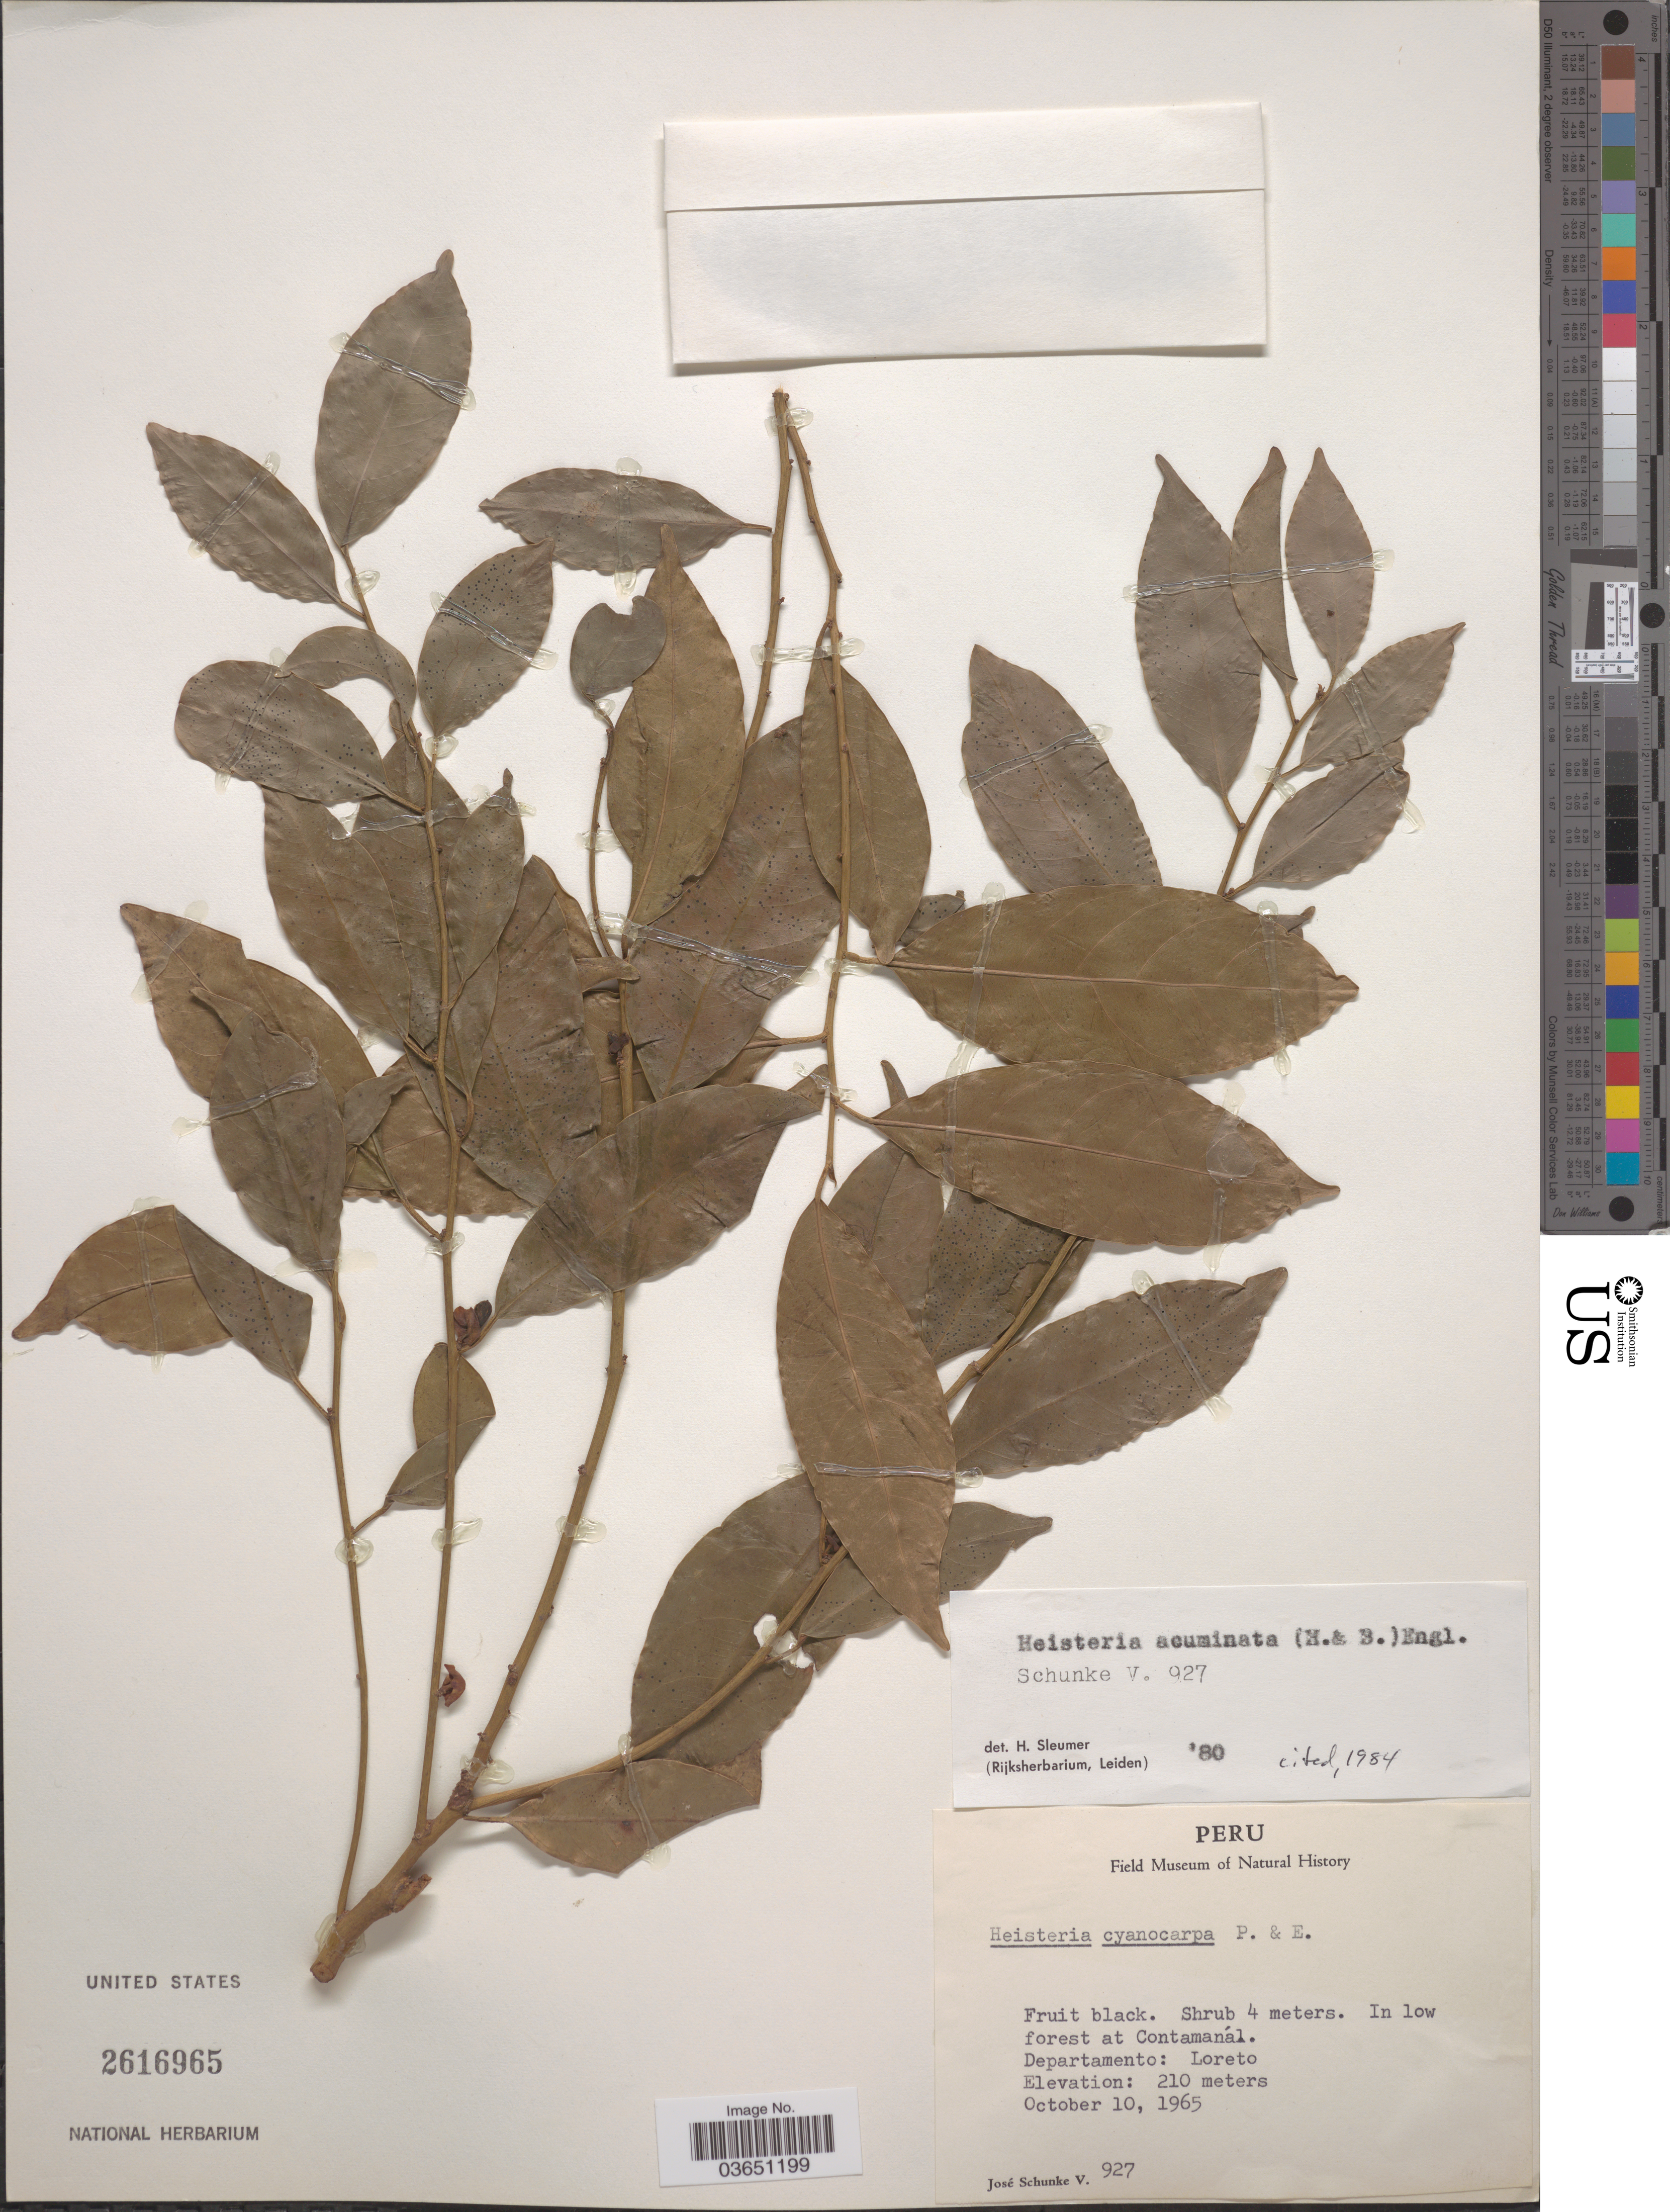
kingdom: Plantae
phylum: Tracheophyta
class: Magnoliopsida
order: Santalales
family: Erythropalaceae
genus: Heisteria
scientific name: Heisteria acuminata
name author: (Humb. & Bonpl.) Engl.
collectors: J. Schunke Vigo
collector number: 927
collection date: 1965-10-10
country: Peru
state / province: Loreto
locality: Departamento: Loreto. In low forest at Contamanál.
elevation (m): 210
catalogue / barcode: US 2616965